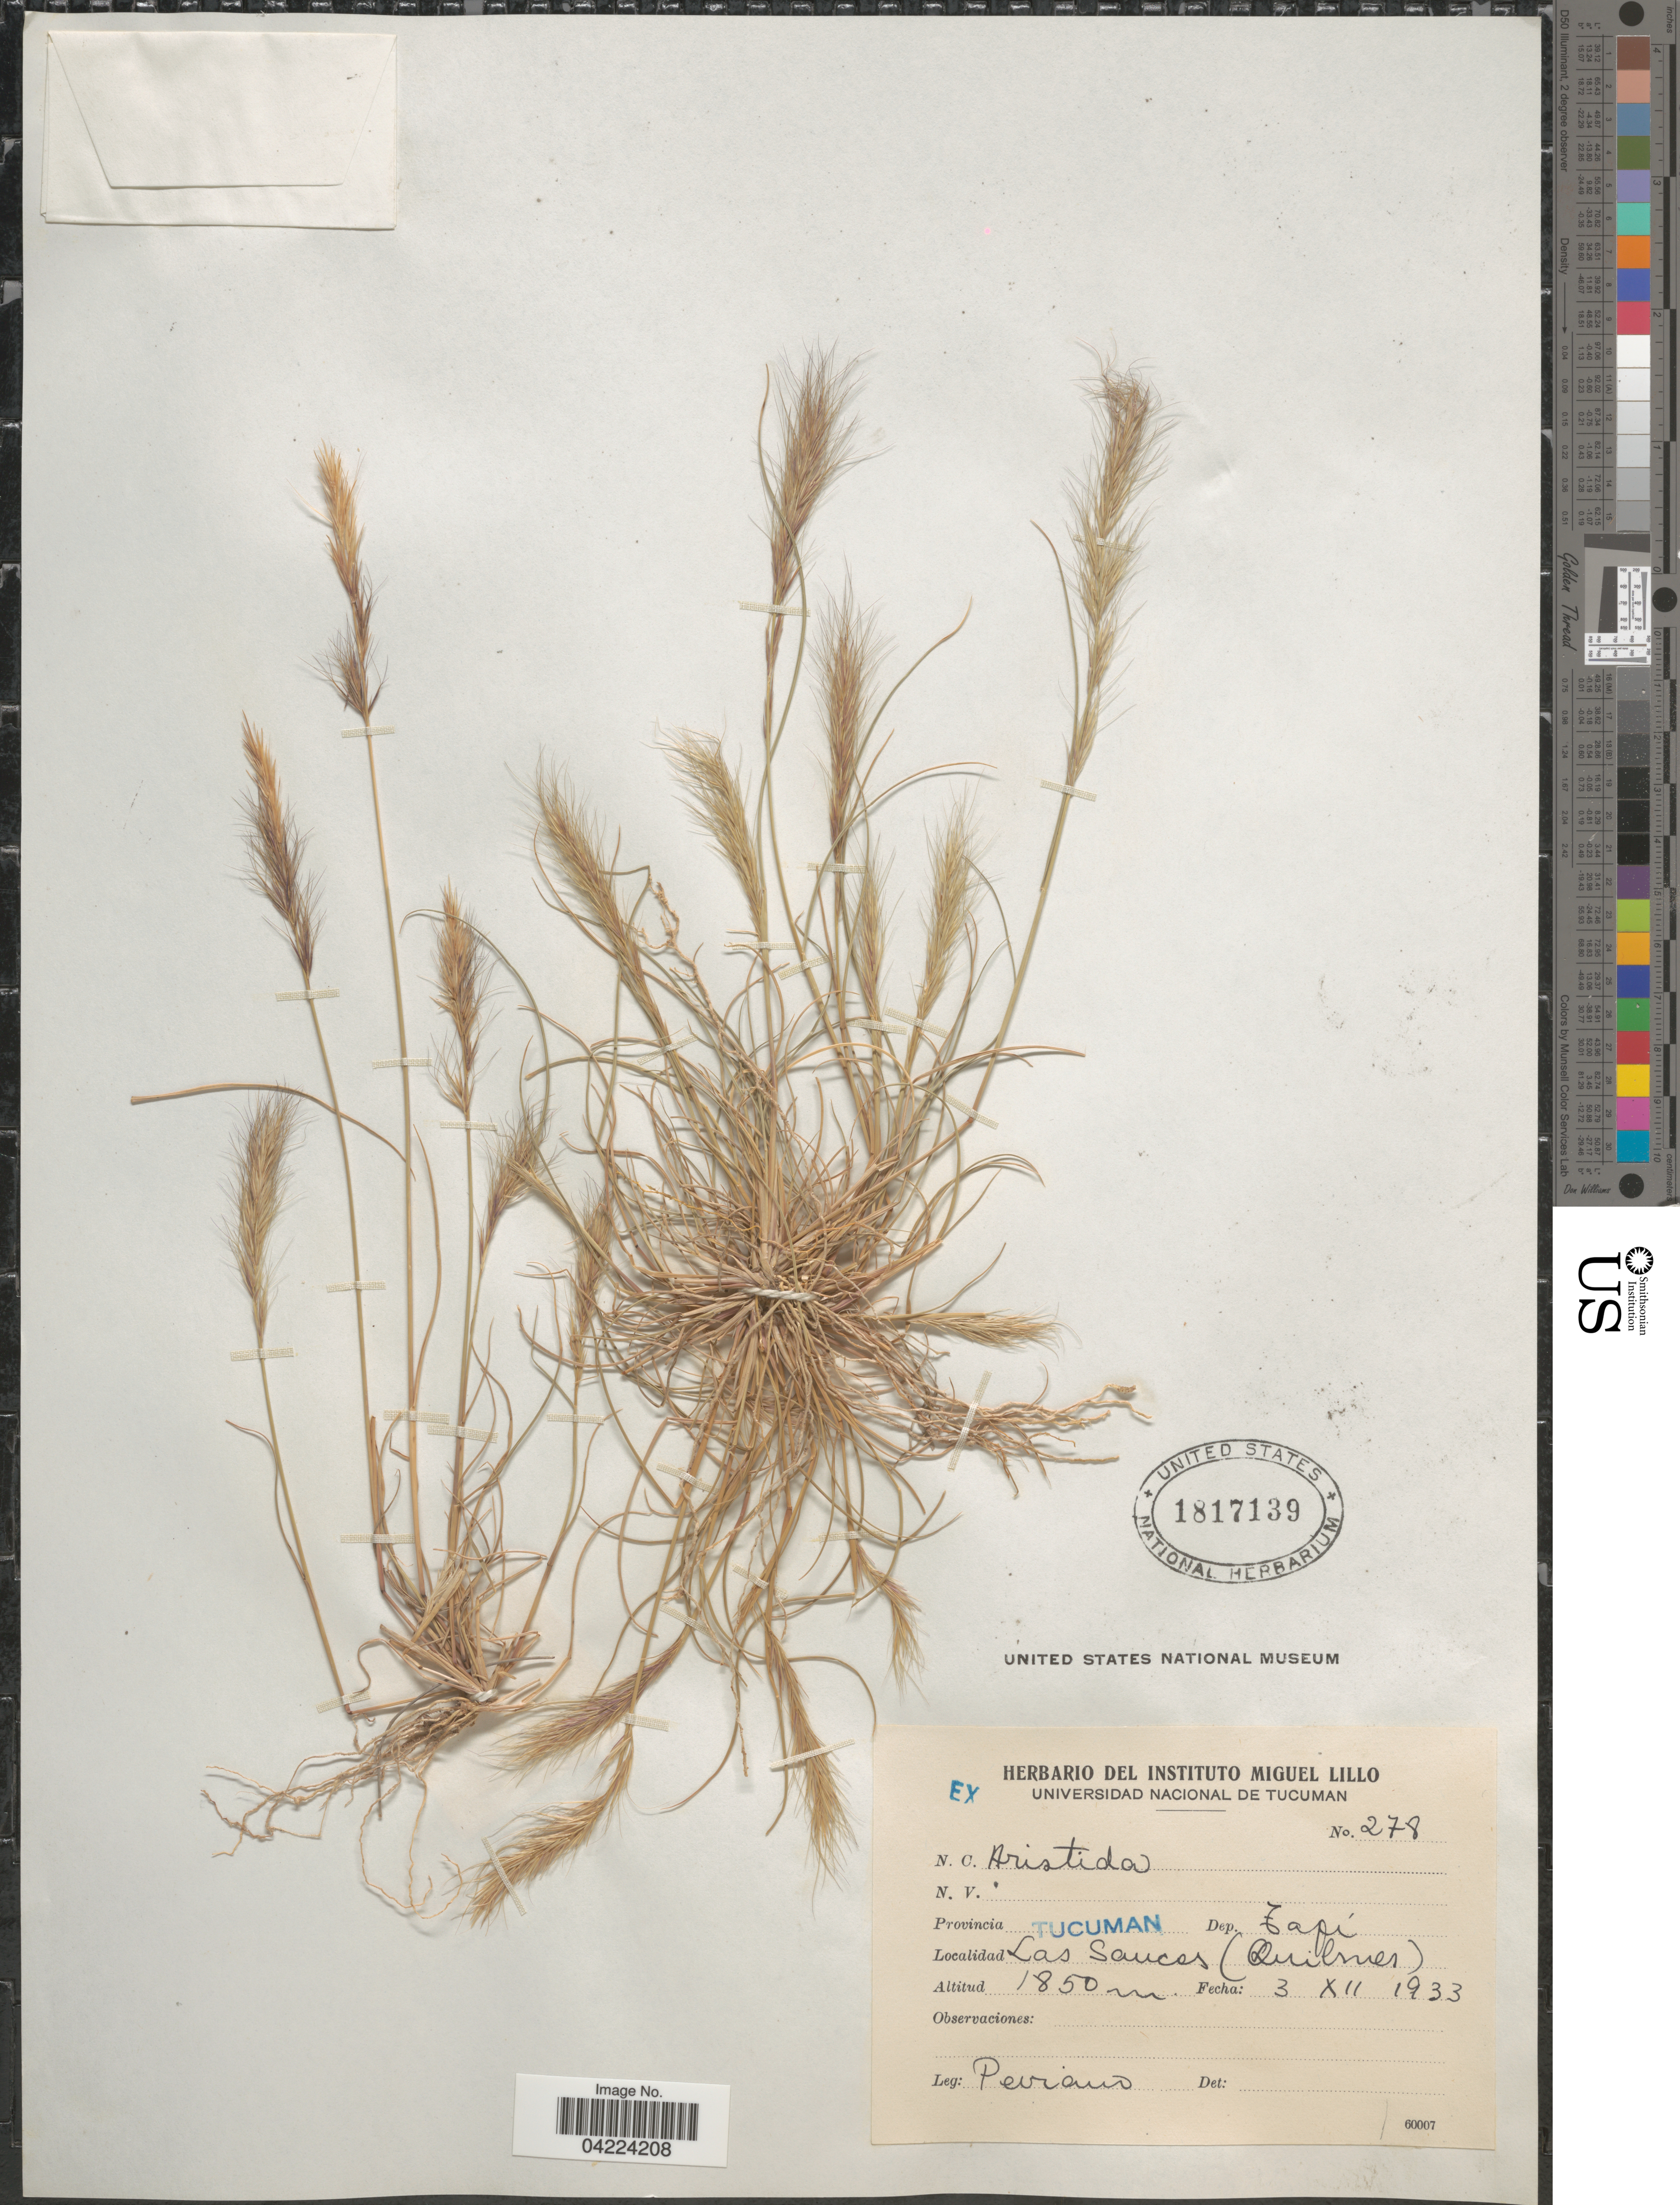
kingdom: Plantae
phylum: Tracheophyta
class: Liliopsida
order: Poales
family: Poaceae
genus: Aristida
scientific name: Aristida adscensionis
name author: L.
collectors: Peviano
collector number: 278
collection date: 1933-12-03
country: Argentina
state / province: Tucuman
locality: Dep. Tafí. Las Sauces (Quibres).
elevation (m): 1850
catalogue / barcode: US 1817139